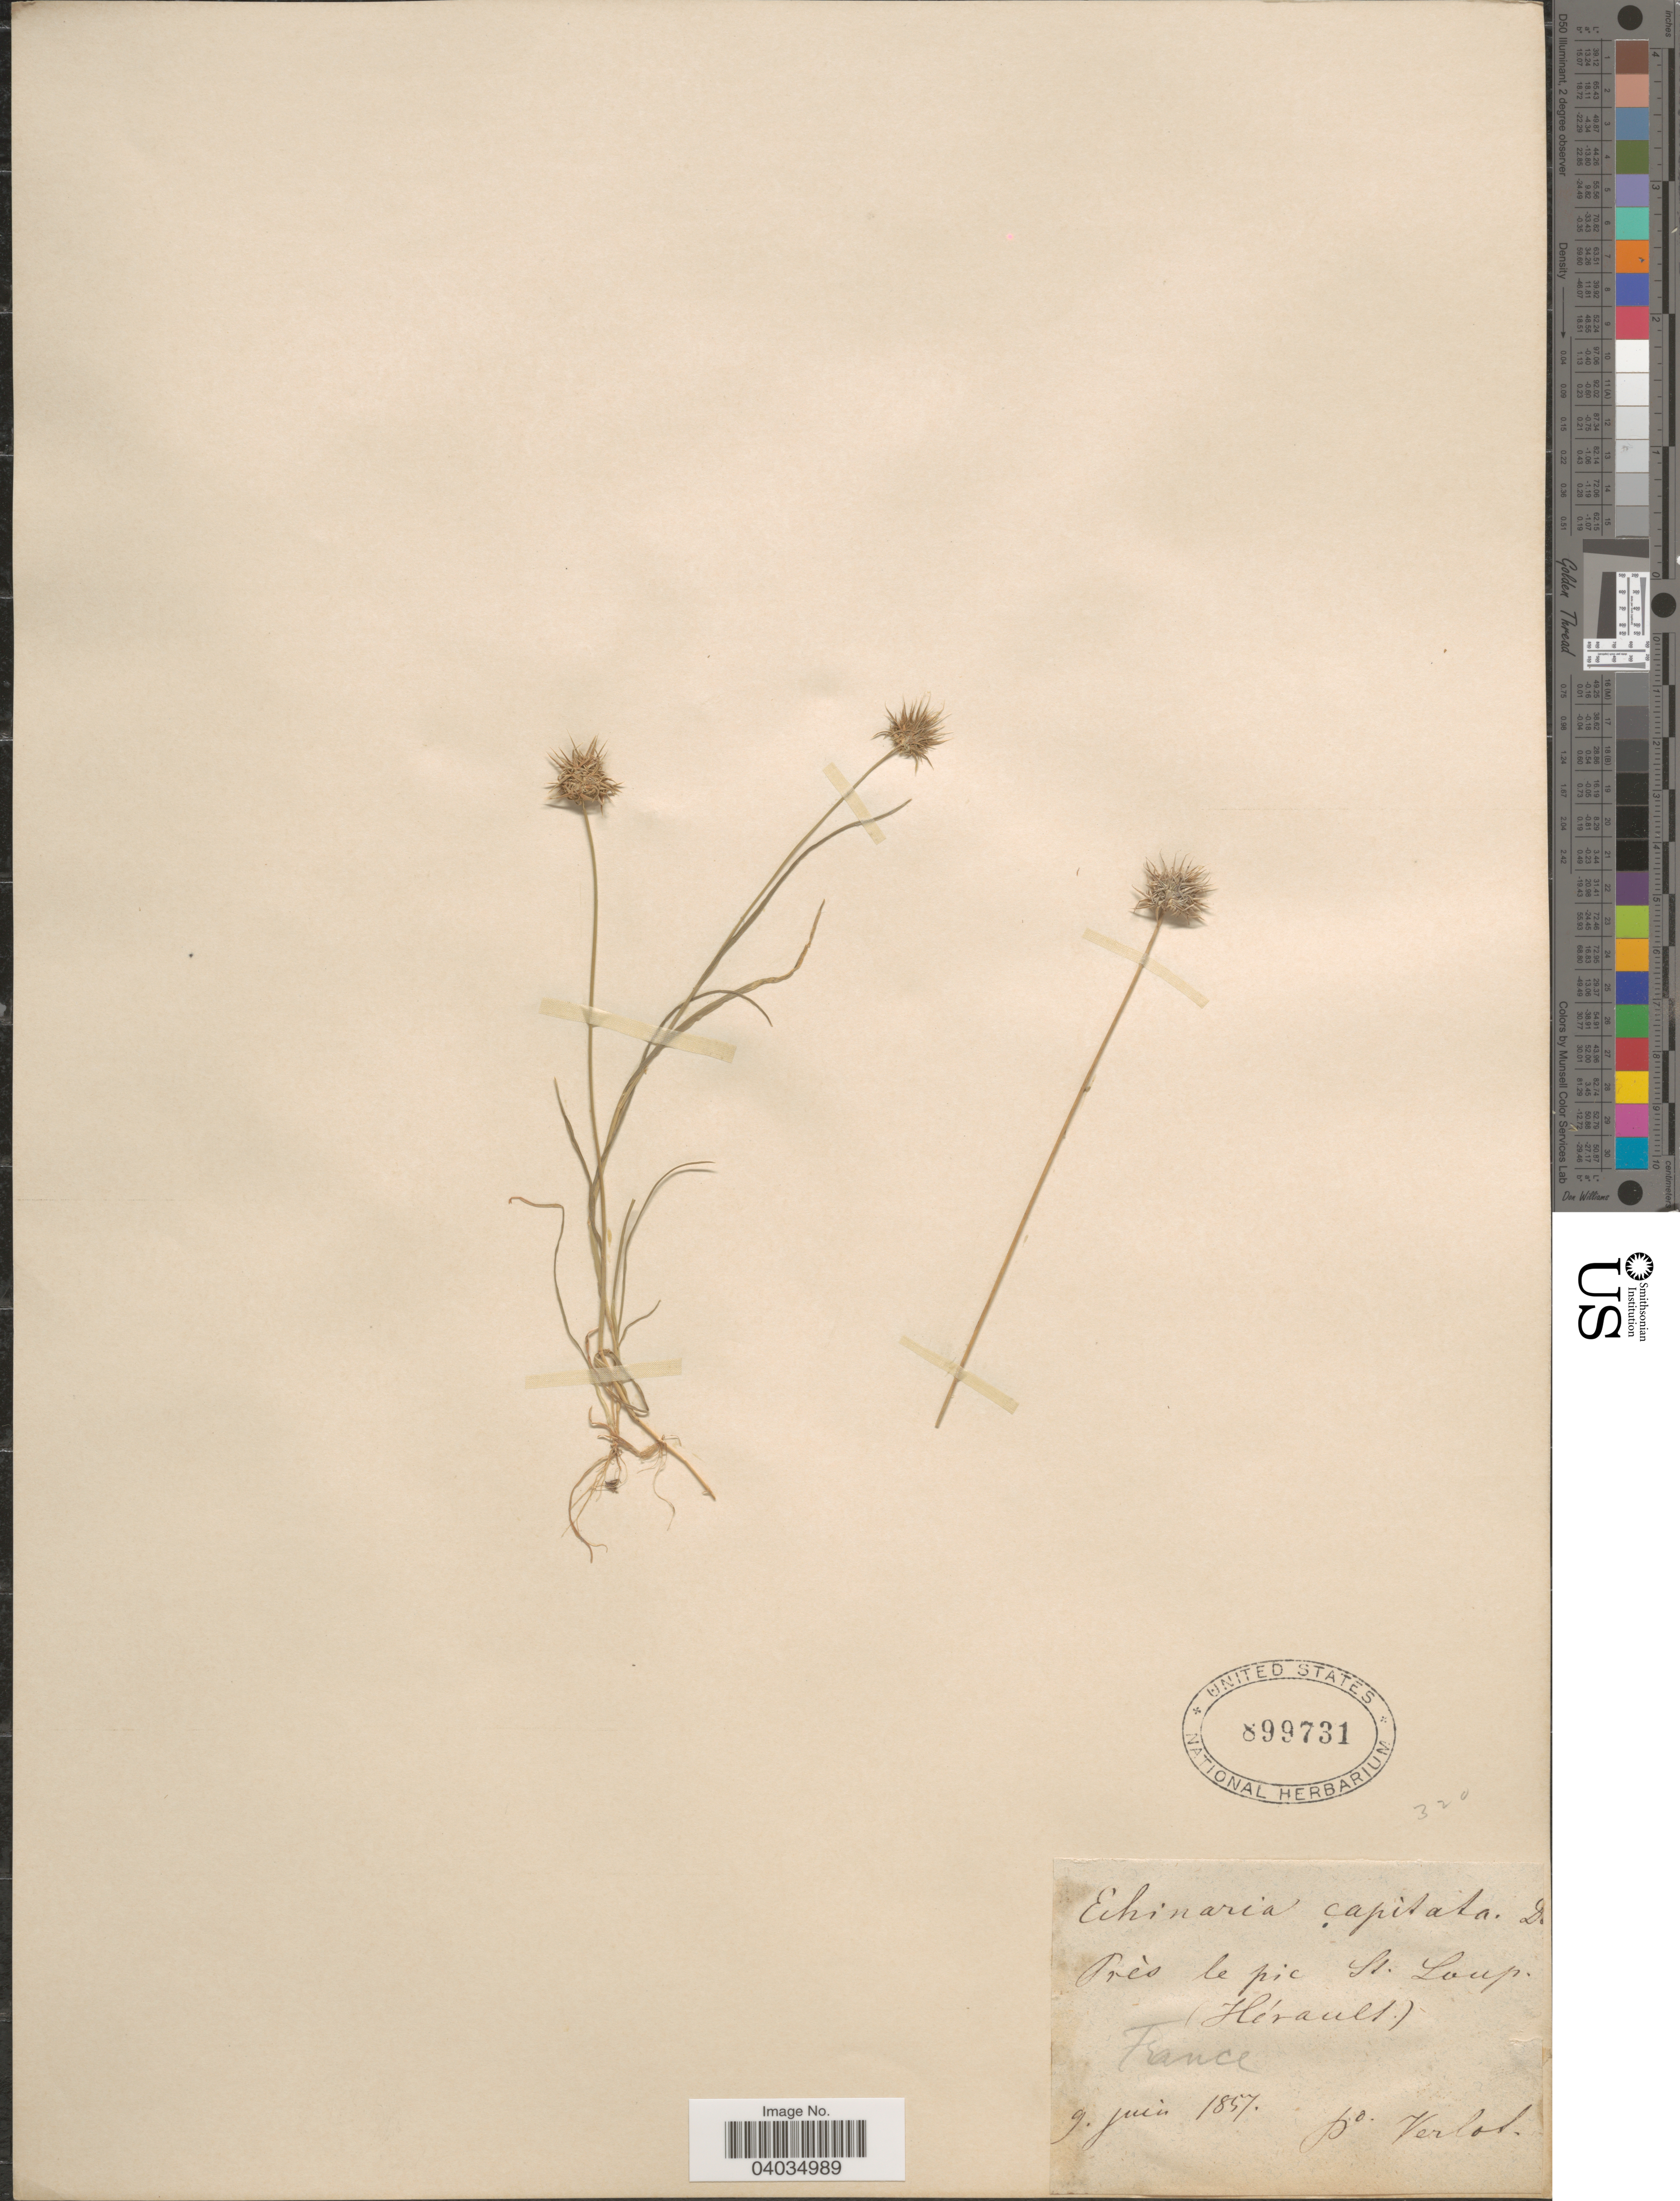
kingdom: Plantae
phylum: Tracheophyta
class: Liliopsida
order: Poales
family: Poaceae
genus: Echinaria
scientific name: Echinaria capitata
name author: (L.) Desf.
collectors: Verlot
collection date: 1857-06-09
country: France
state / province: Occitanie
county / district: Hérault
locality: Près de pic St. Loup. (Hérault).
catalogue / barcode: US 899731